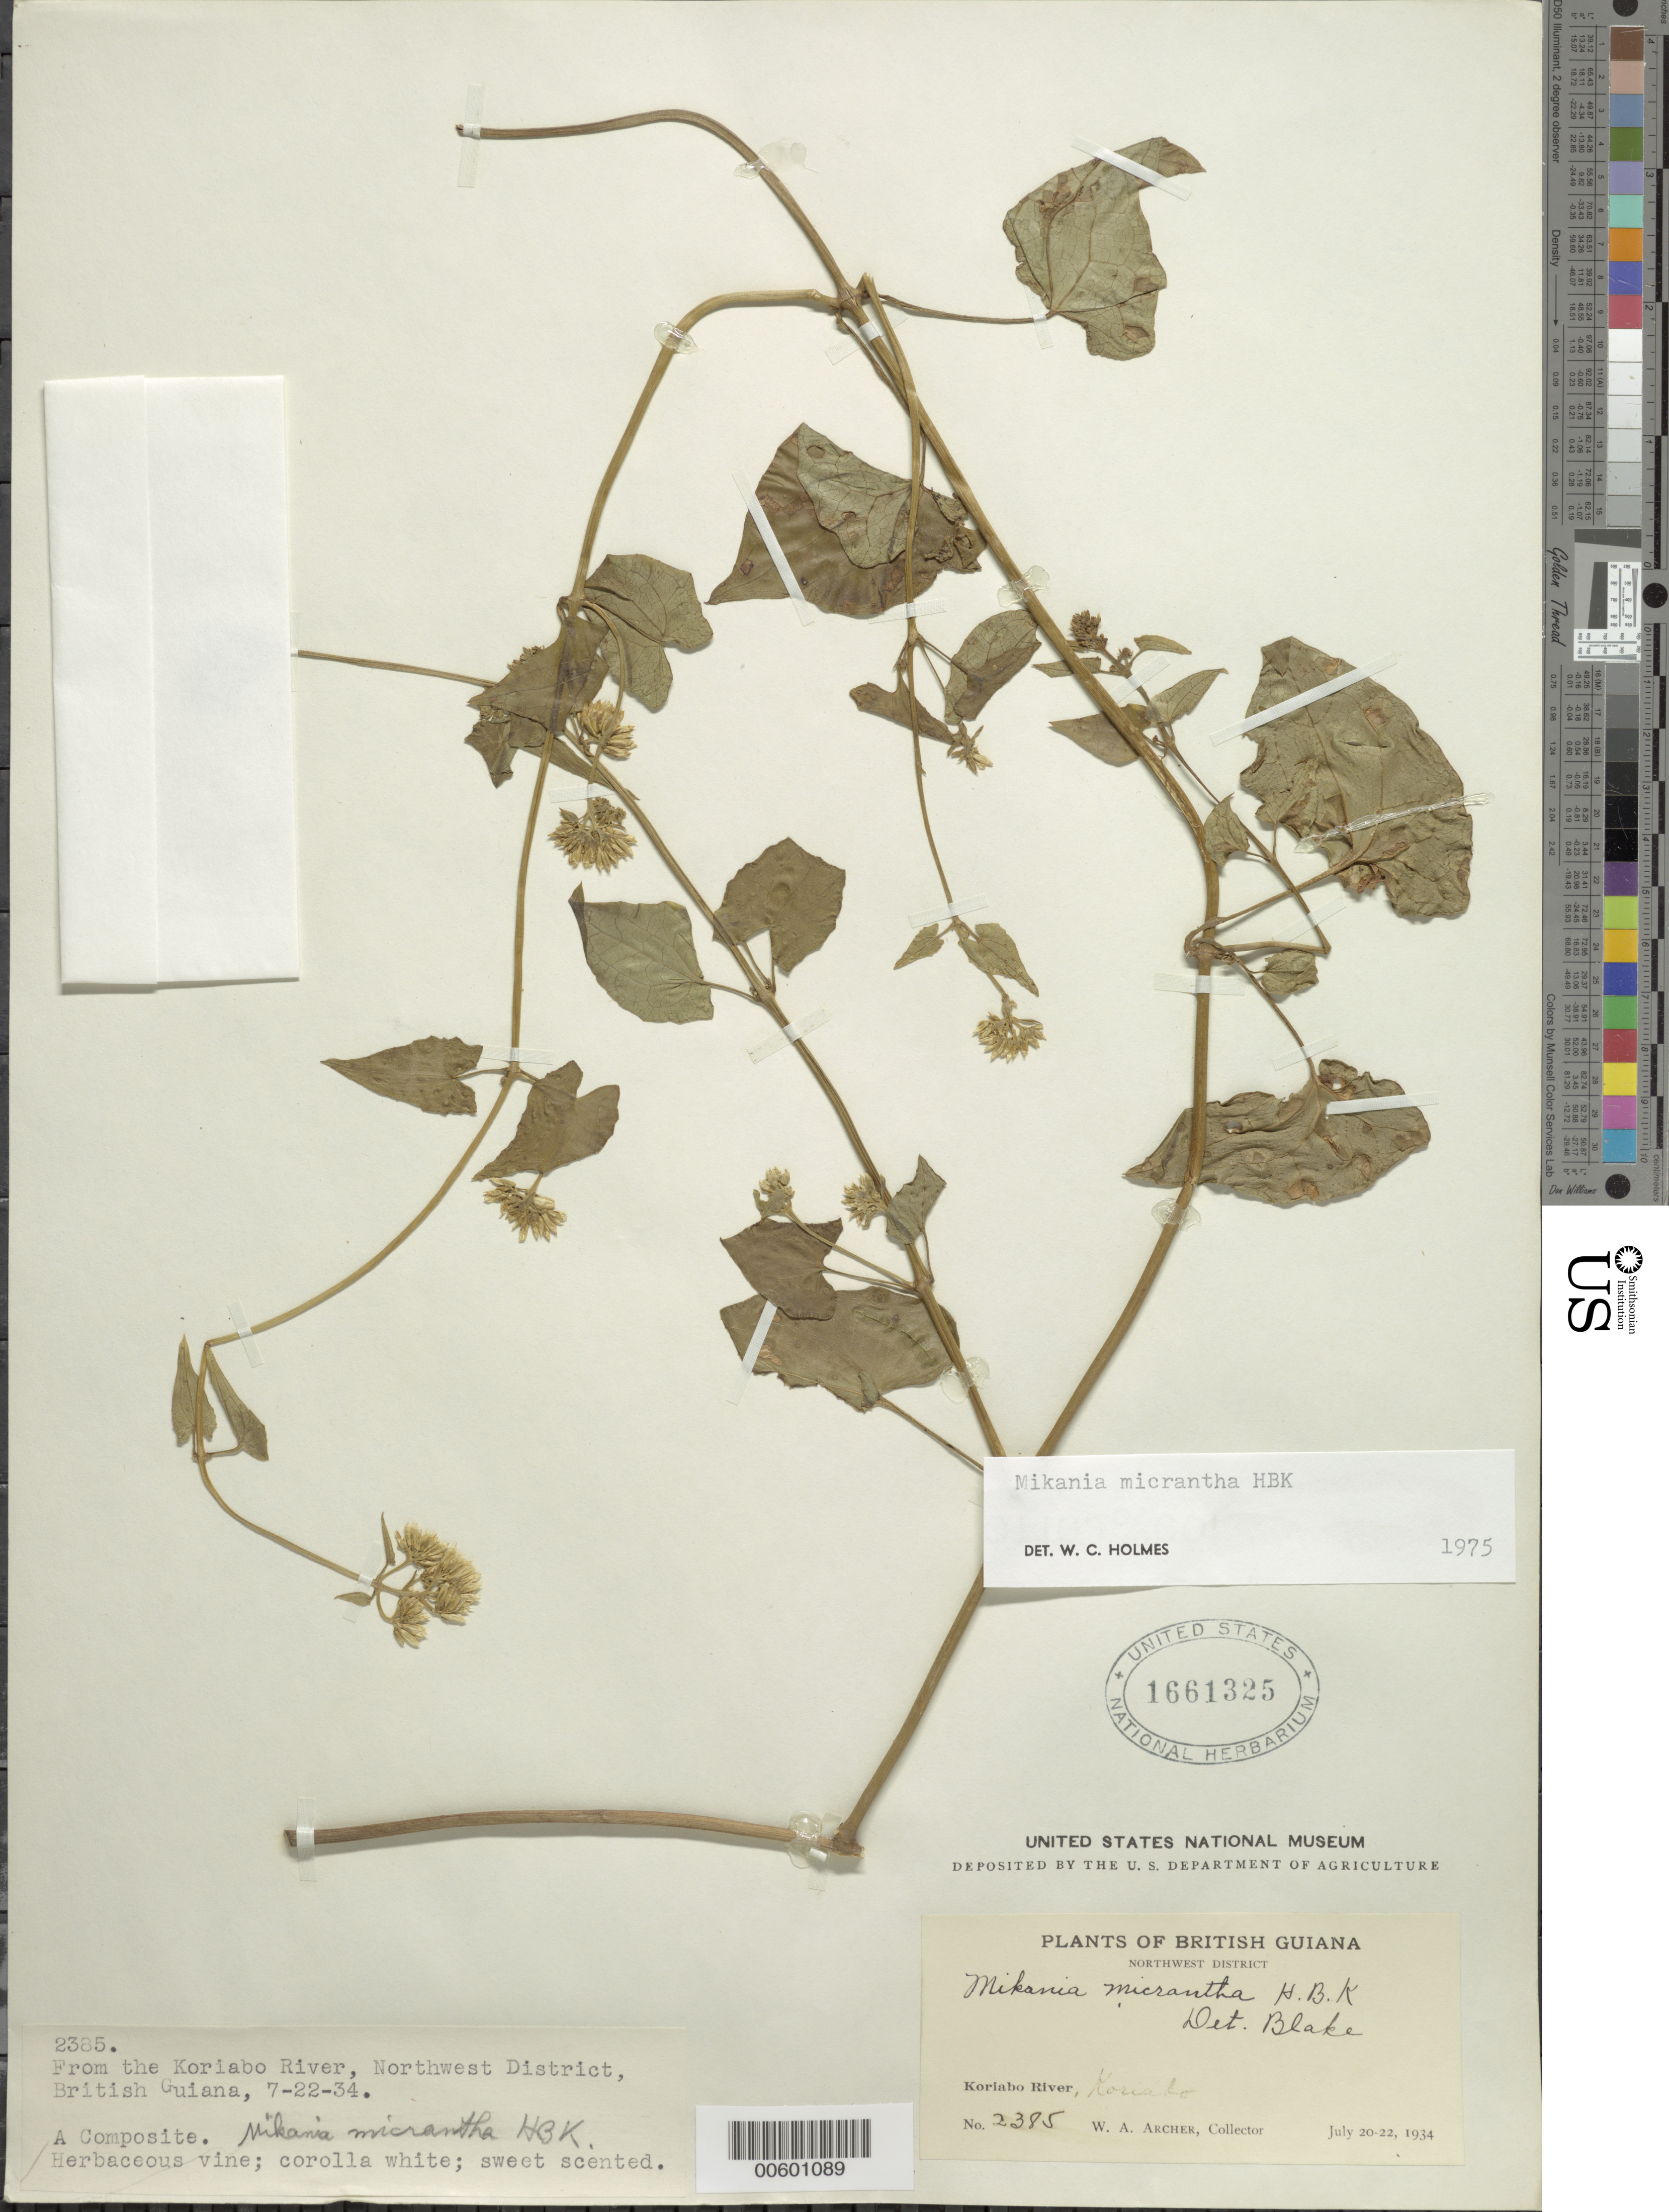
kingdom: Plantae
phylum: Tracheophyta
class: Magnoliopsida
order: Asterales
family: Asteraceae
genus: Mikania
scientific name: Mikania micrantha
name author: Kunth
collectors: W. A. Archer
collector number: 2385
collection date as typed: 20-Jul-34 to 22-Jul-34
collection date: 1934-07-20/1934-07-22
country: Guyana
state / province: Barima-Waini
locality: Koriabo River, NW Dist.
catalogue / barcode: US 1661325